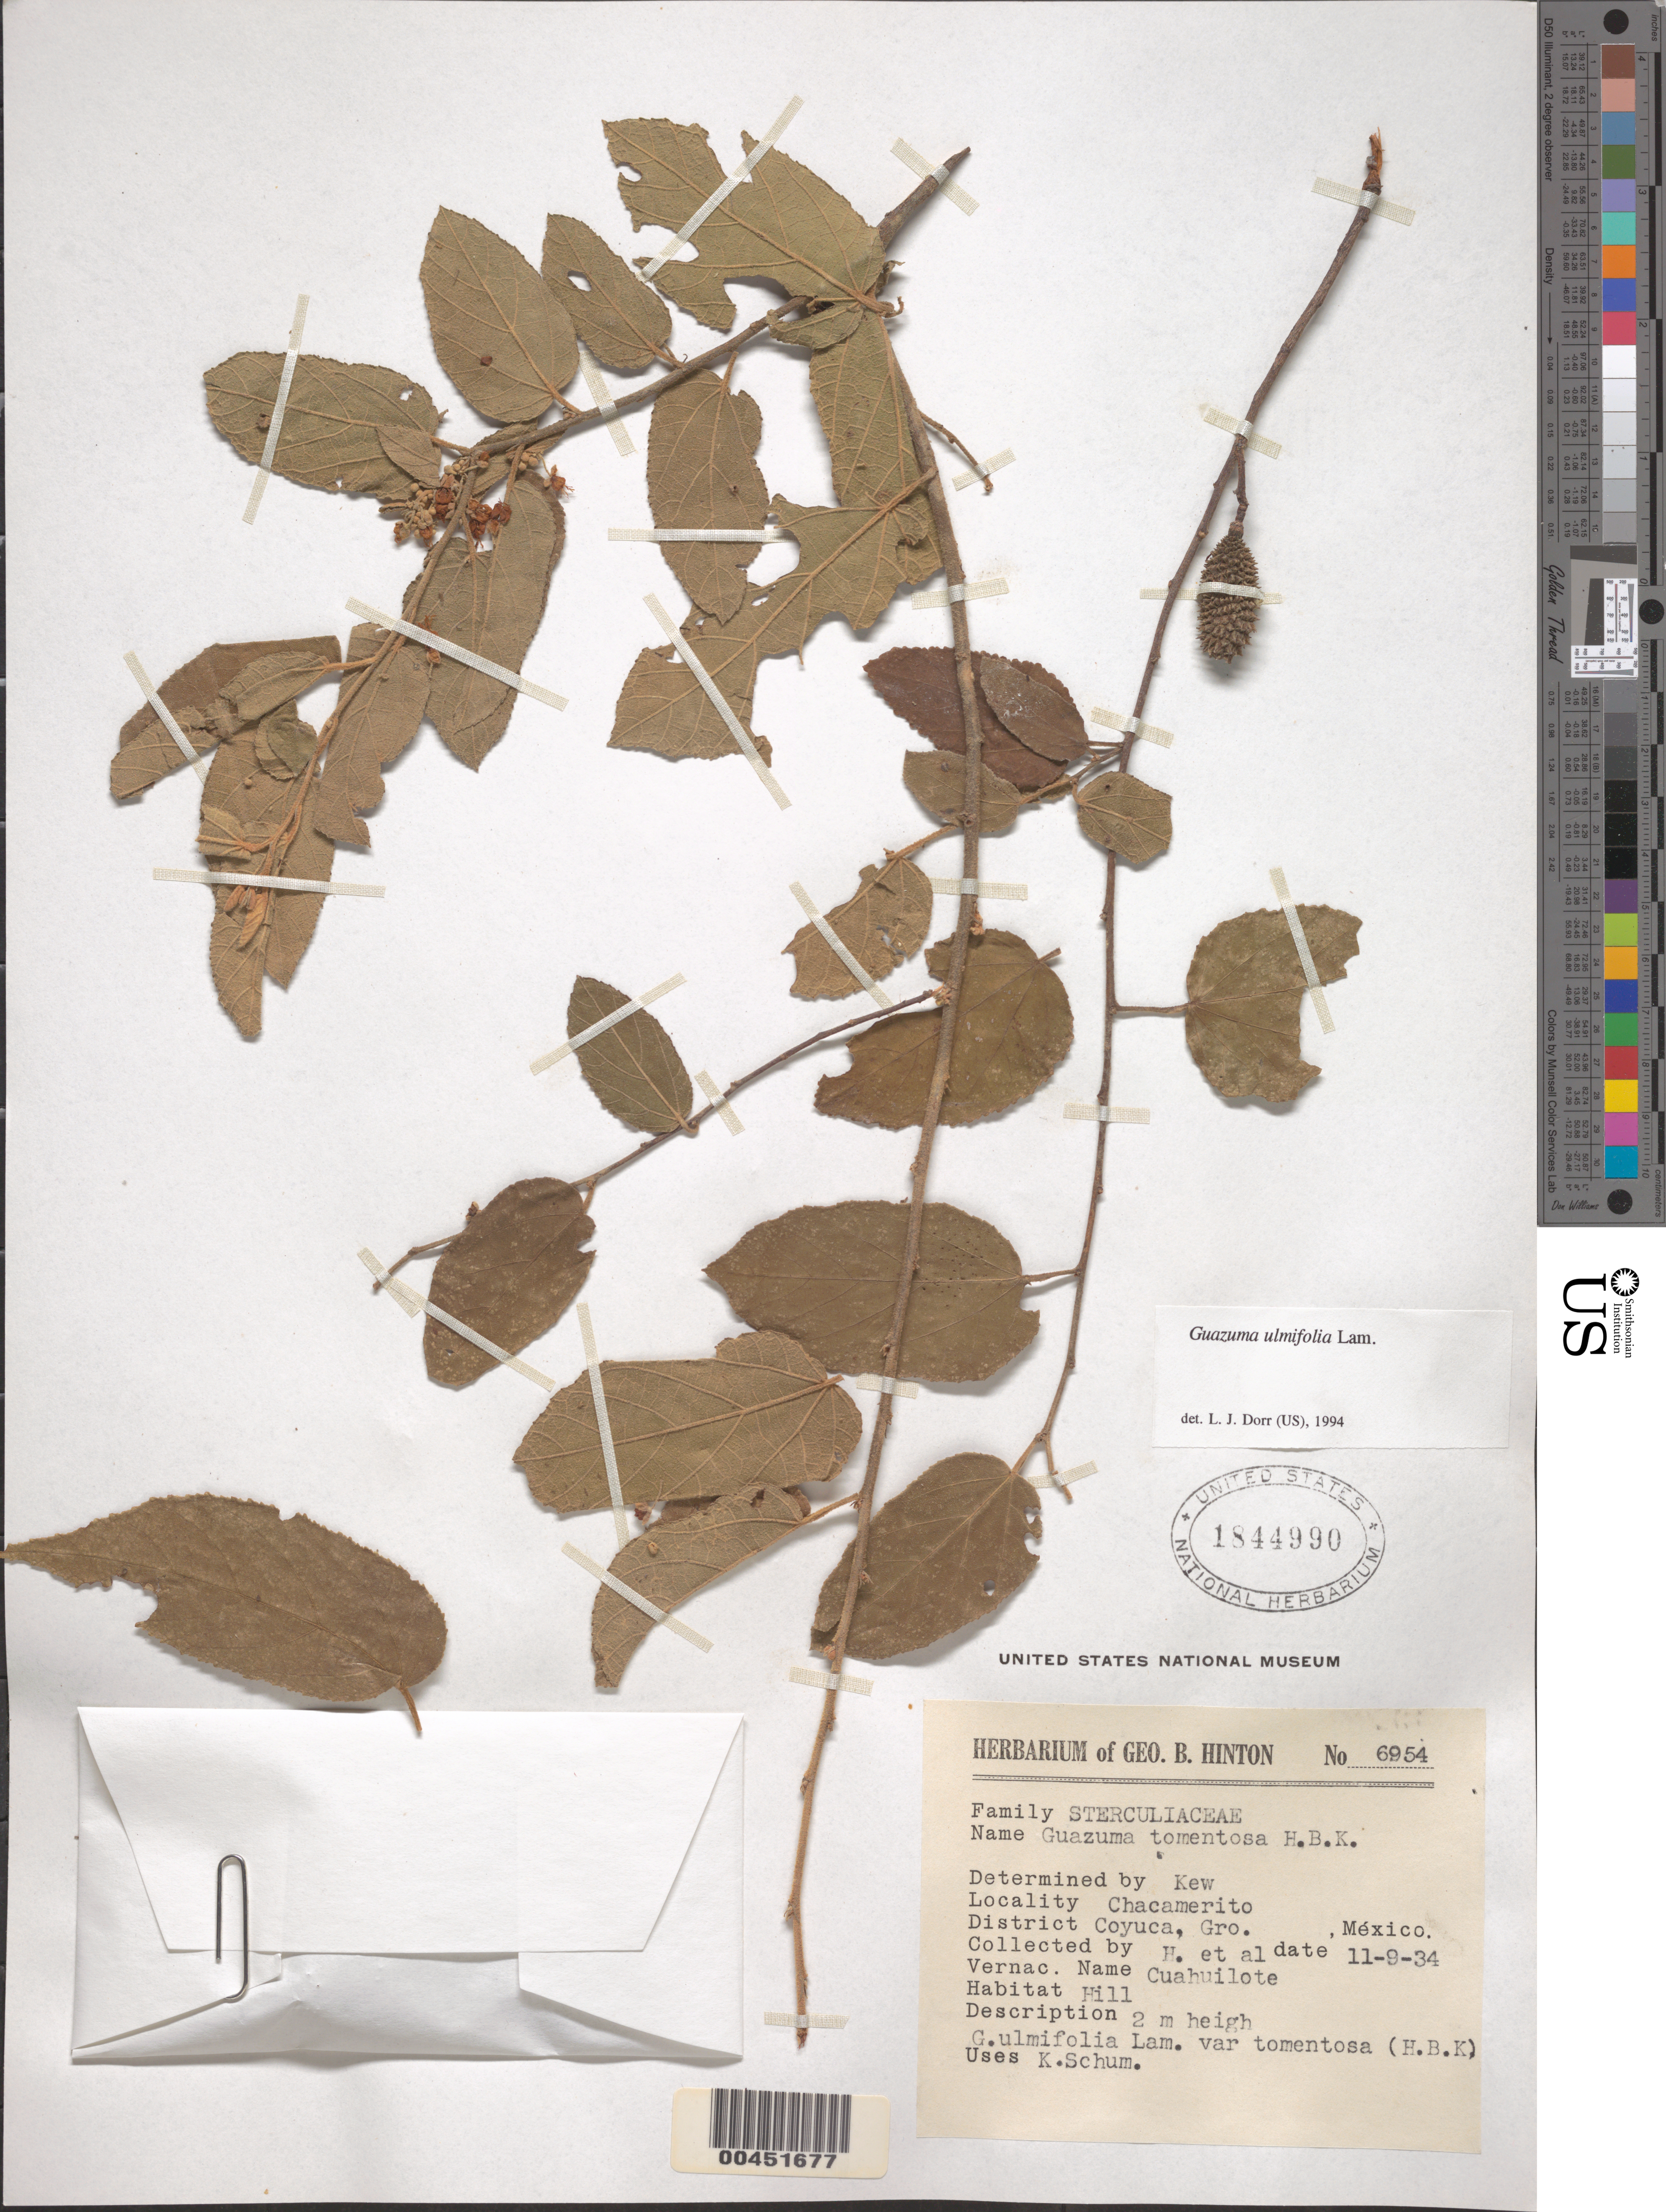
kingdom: Plantae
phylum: Tracheophyta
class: Magnoliopsida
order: Malvales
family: Malvaceae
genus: Guazuma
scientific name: Guazuma ulmifolia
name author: Lam.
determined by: Dorr, L. J., (BOT), Smithsonian Institution - National Museum of Natural History (UNITED STATES)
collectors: G. B. Hinton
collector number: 6954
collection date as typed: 11 Sep 1934 or 09 Nov 1934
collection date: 1934-09-11 or 1934-11-09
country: Mexico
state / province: Guerrero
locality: Chacamerito, Coyuca Dist.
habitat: hill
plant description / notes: Common name: cuahuilote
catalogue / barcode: US 1844990